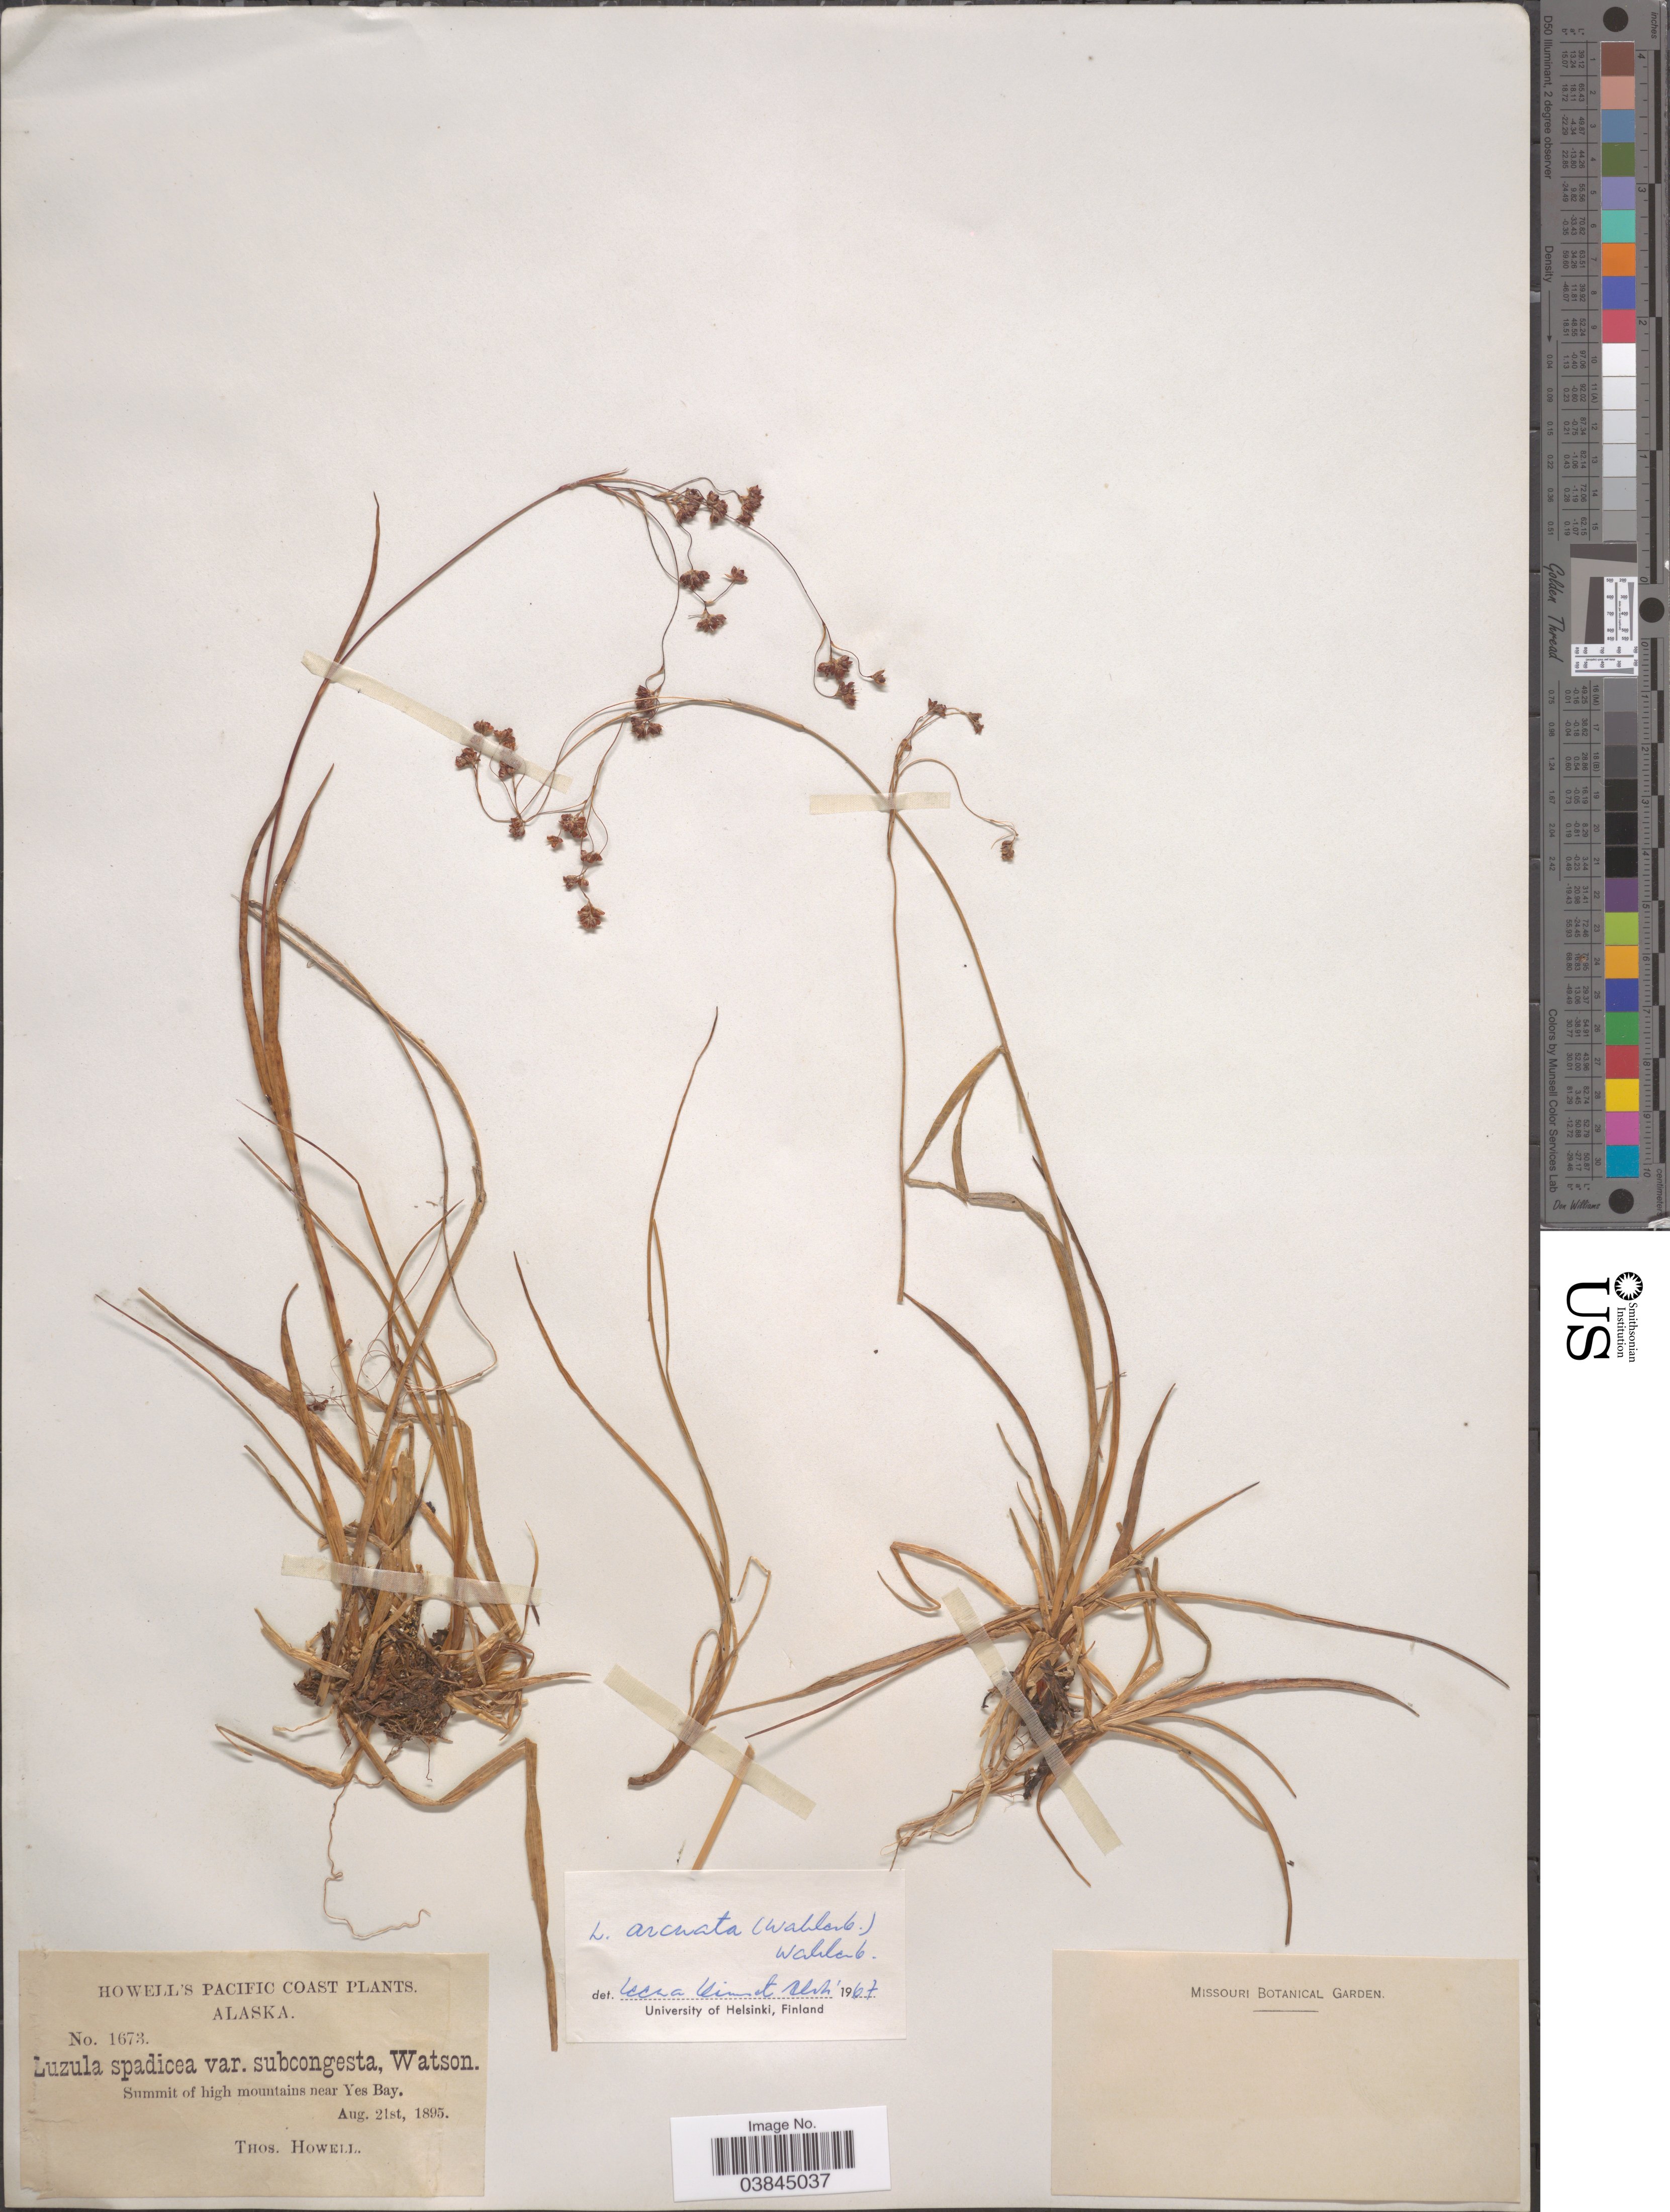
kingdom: Plantae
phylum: Tracheophyta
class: Liliopsida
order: Poales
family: Juncaceae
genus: Luzula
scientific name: Luzula arcuata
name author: (Wahlenb.) Sw.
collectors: T. Howell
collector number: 1673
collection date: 1895-08-21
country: United States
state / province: Alaska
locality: Pacific Coast. Summit of high mountains near Yes Bay.